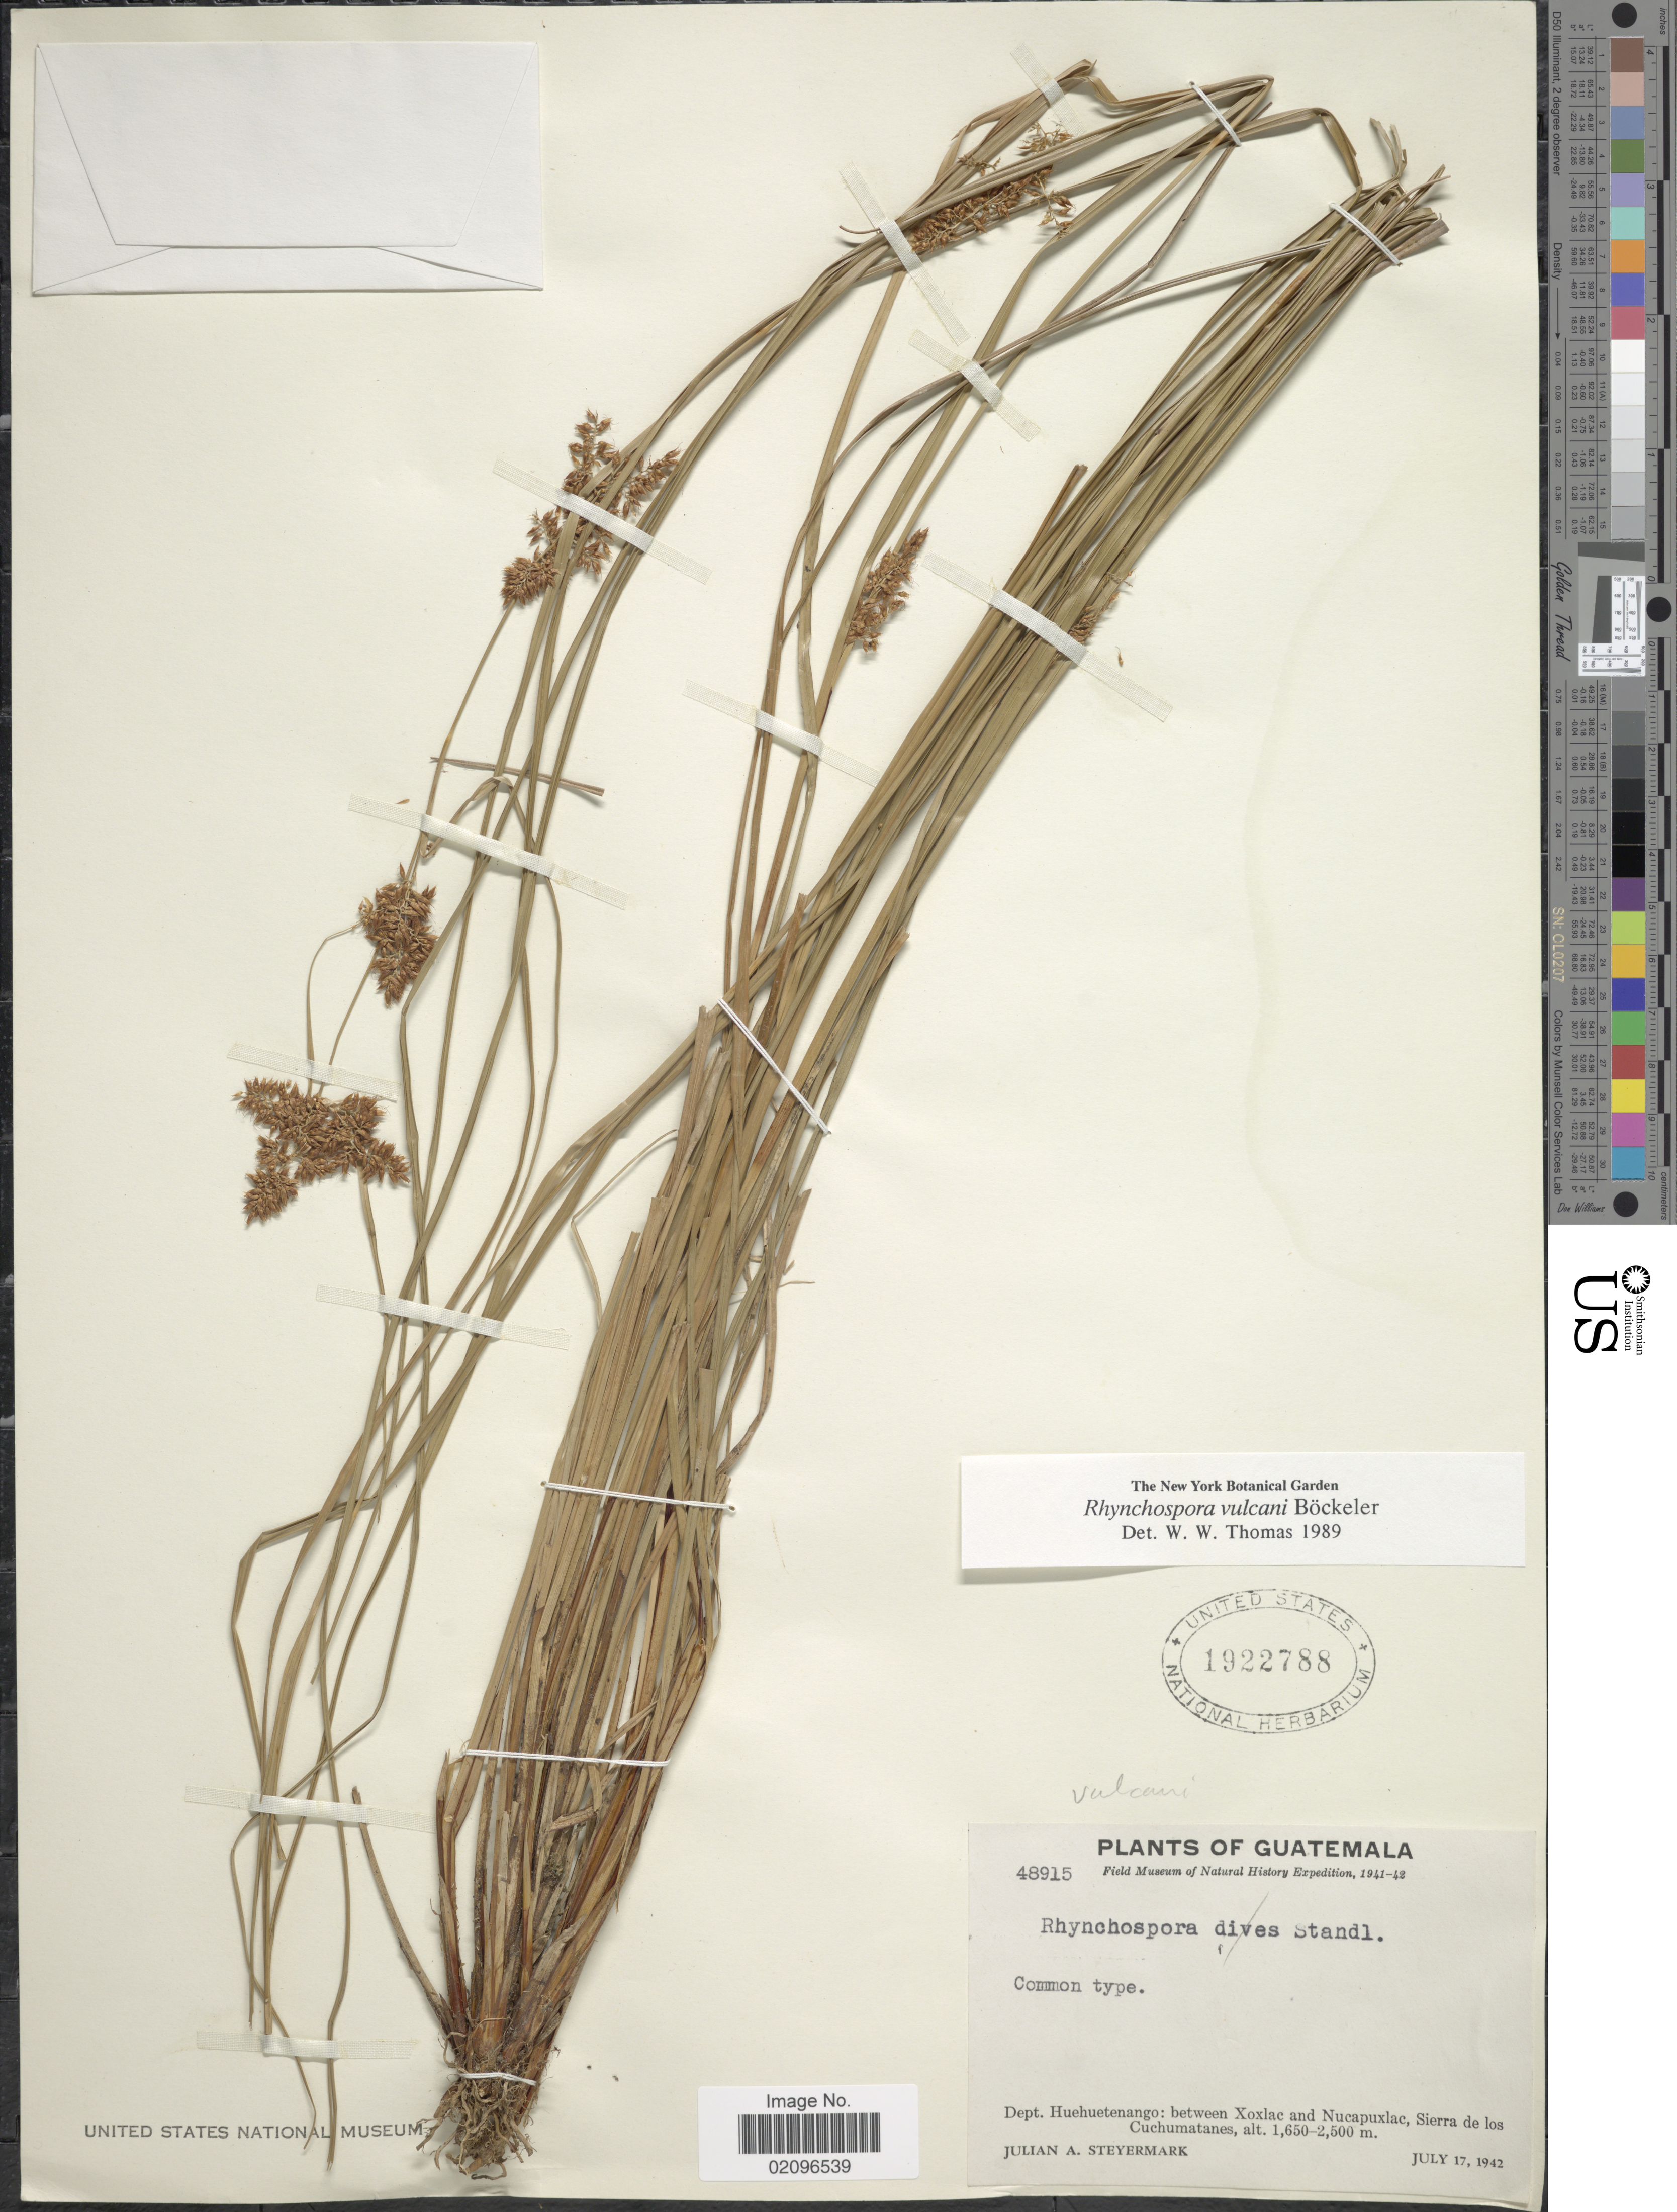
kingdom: Plantae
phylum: Tracheophyta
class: Liliopsida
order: Poales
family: Cyperaceae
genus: Rhynchospora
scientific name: Rhynchospora vulcani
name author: Boeckeler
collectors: J. Steyermark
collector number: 48915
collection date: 1942-07-17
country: Guatemala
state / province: Huehuetenango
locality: Dept. Huehuetenango: Between Xoxlac and Nucapuxlac, Sierra de los Cuchumatanes.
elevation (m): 1650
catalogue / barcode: US 1922788